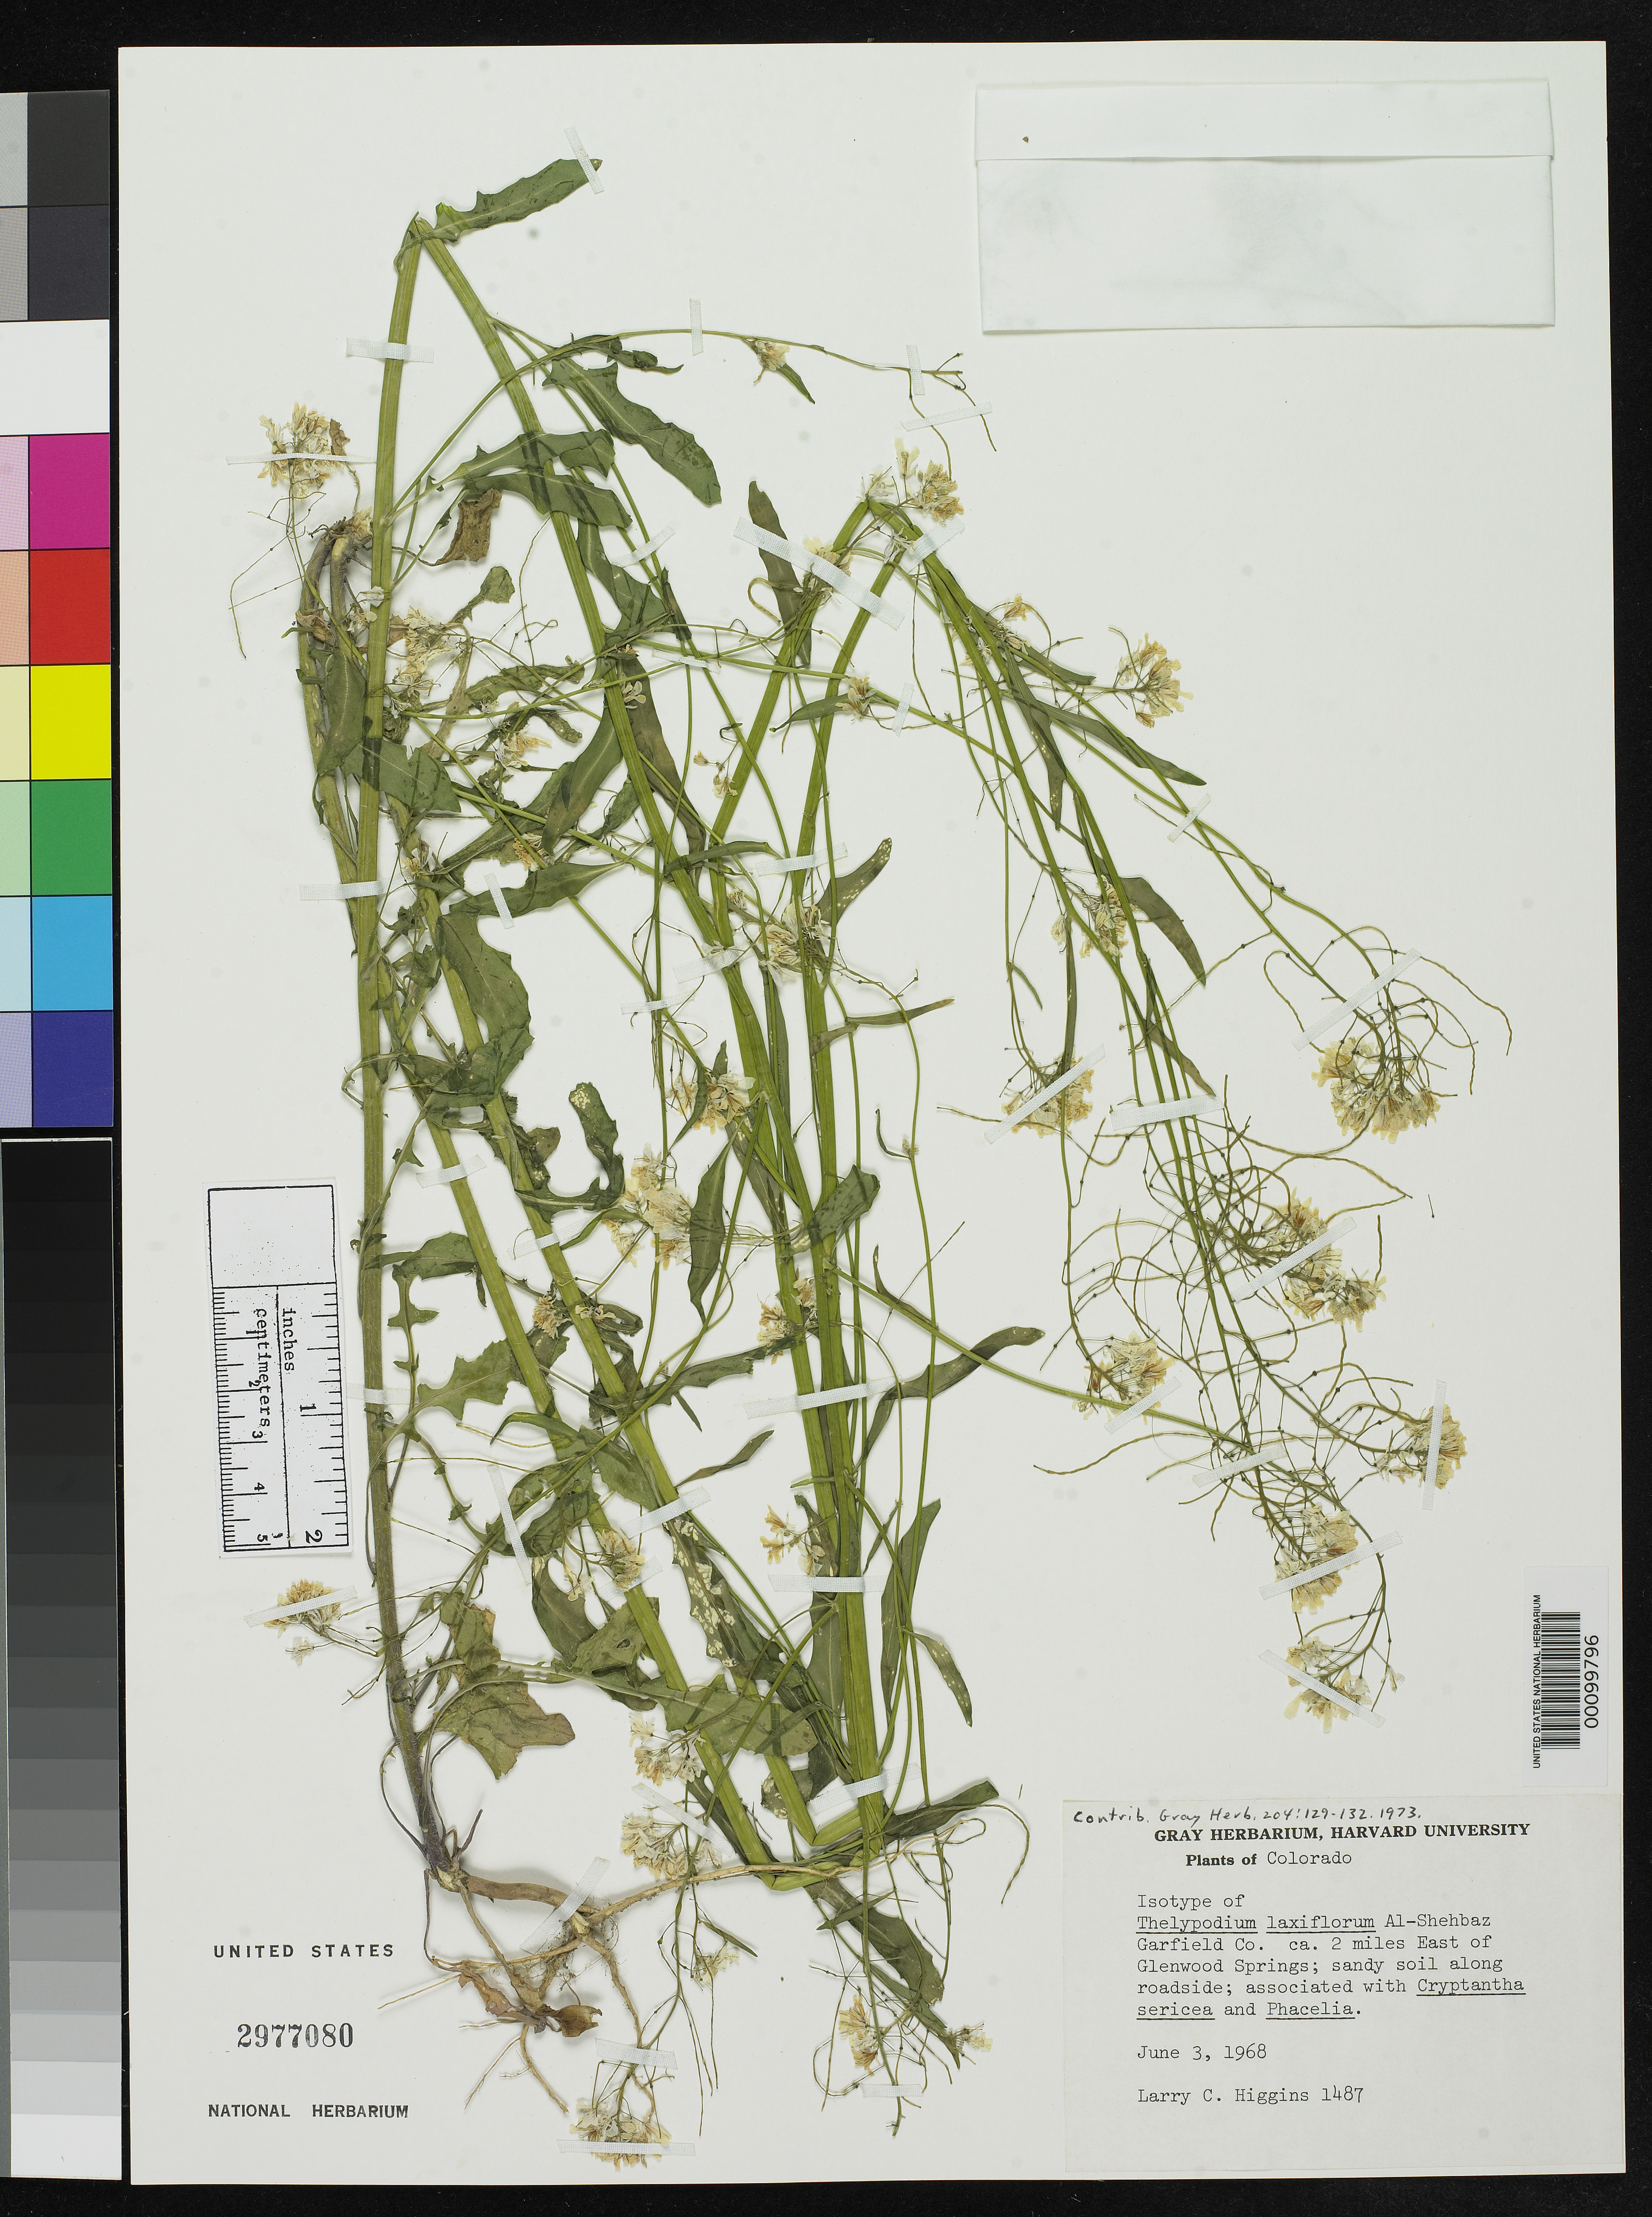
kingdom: Plantae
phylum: Tracheophyta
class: Magnoliopsida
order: Brassicales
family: Brassicaceae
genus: Thelypodium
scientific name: Thelypodium laxiflorum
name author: Al-Shehbaz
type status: Isotype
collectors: L. Higgins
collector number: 1487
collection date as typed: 03 Jun 1968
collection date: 1968-06-03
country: United States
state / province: Colorado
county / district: Garfield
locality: E of Glenwood Springs.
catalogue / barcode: US 2977080